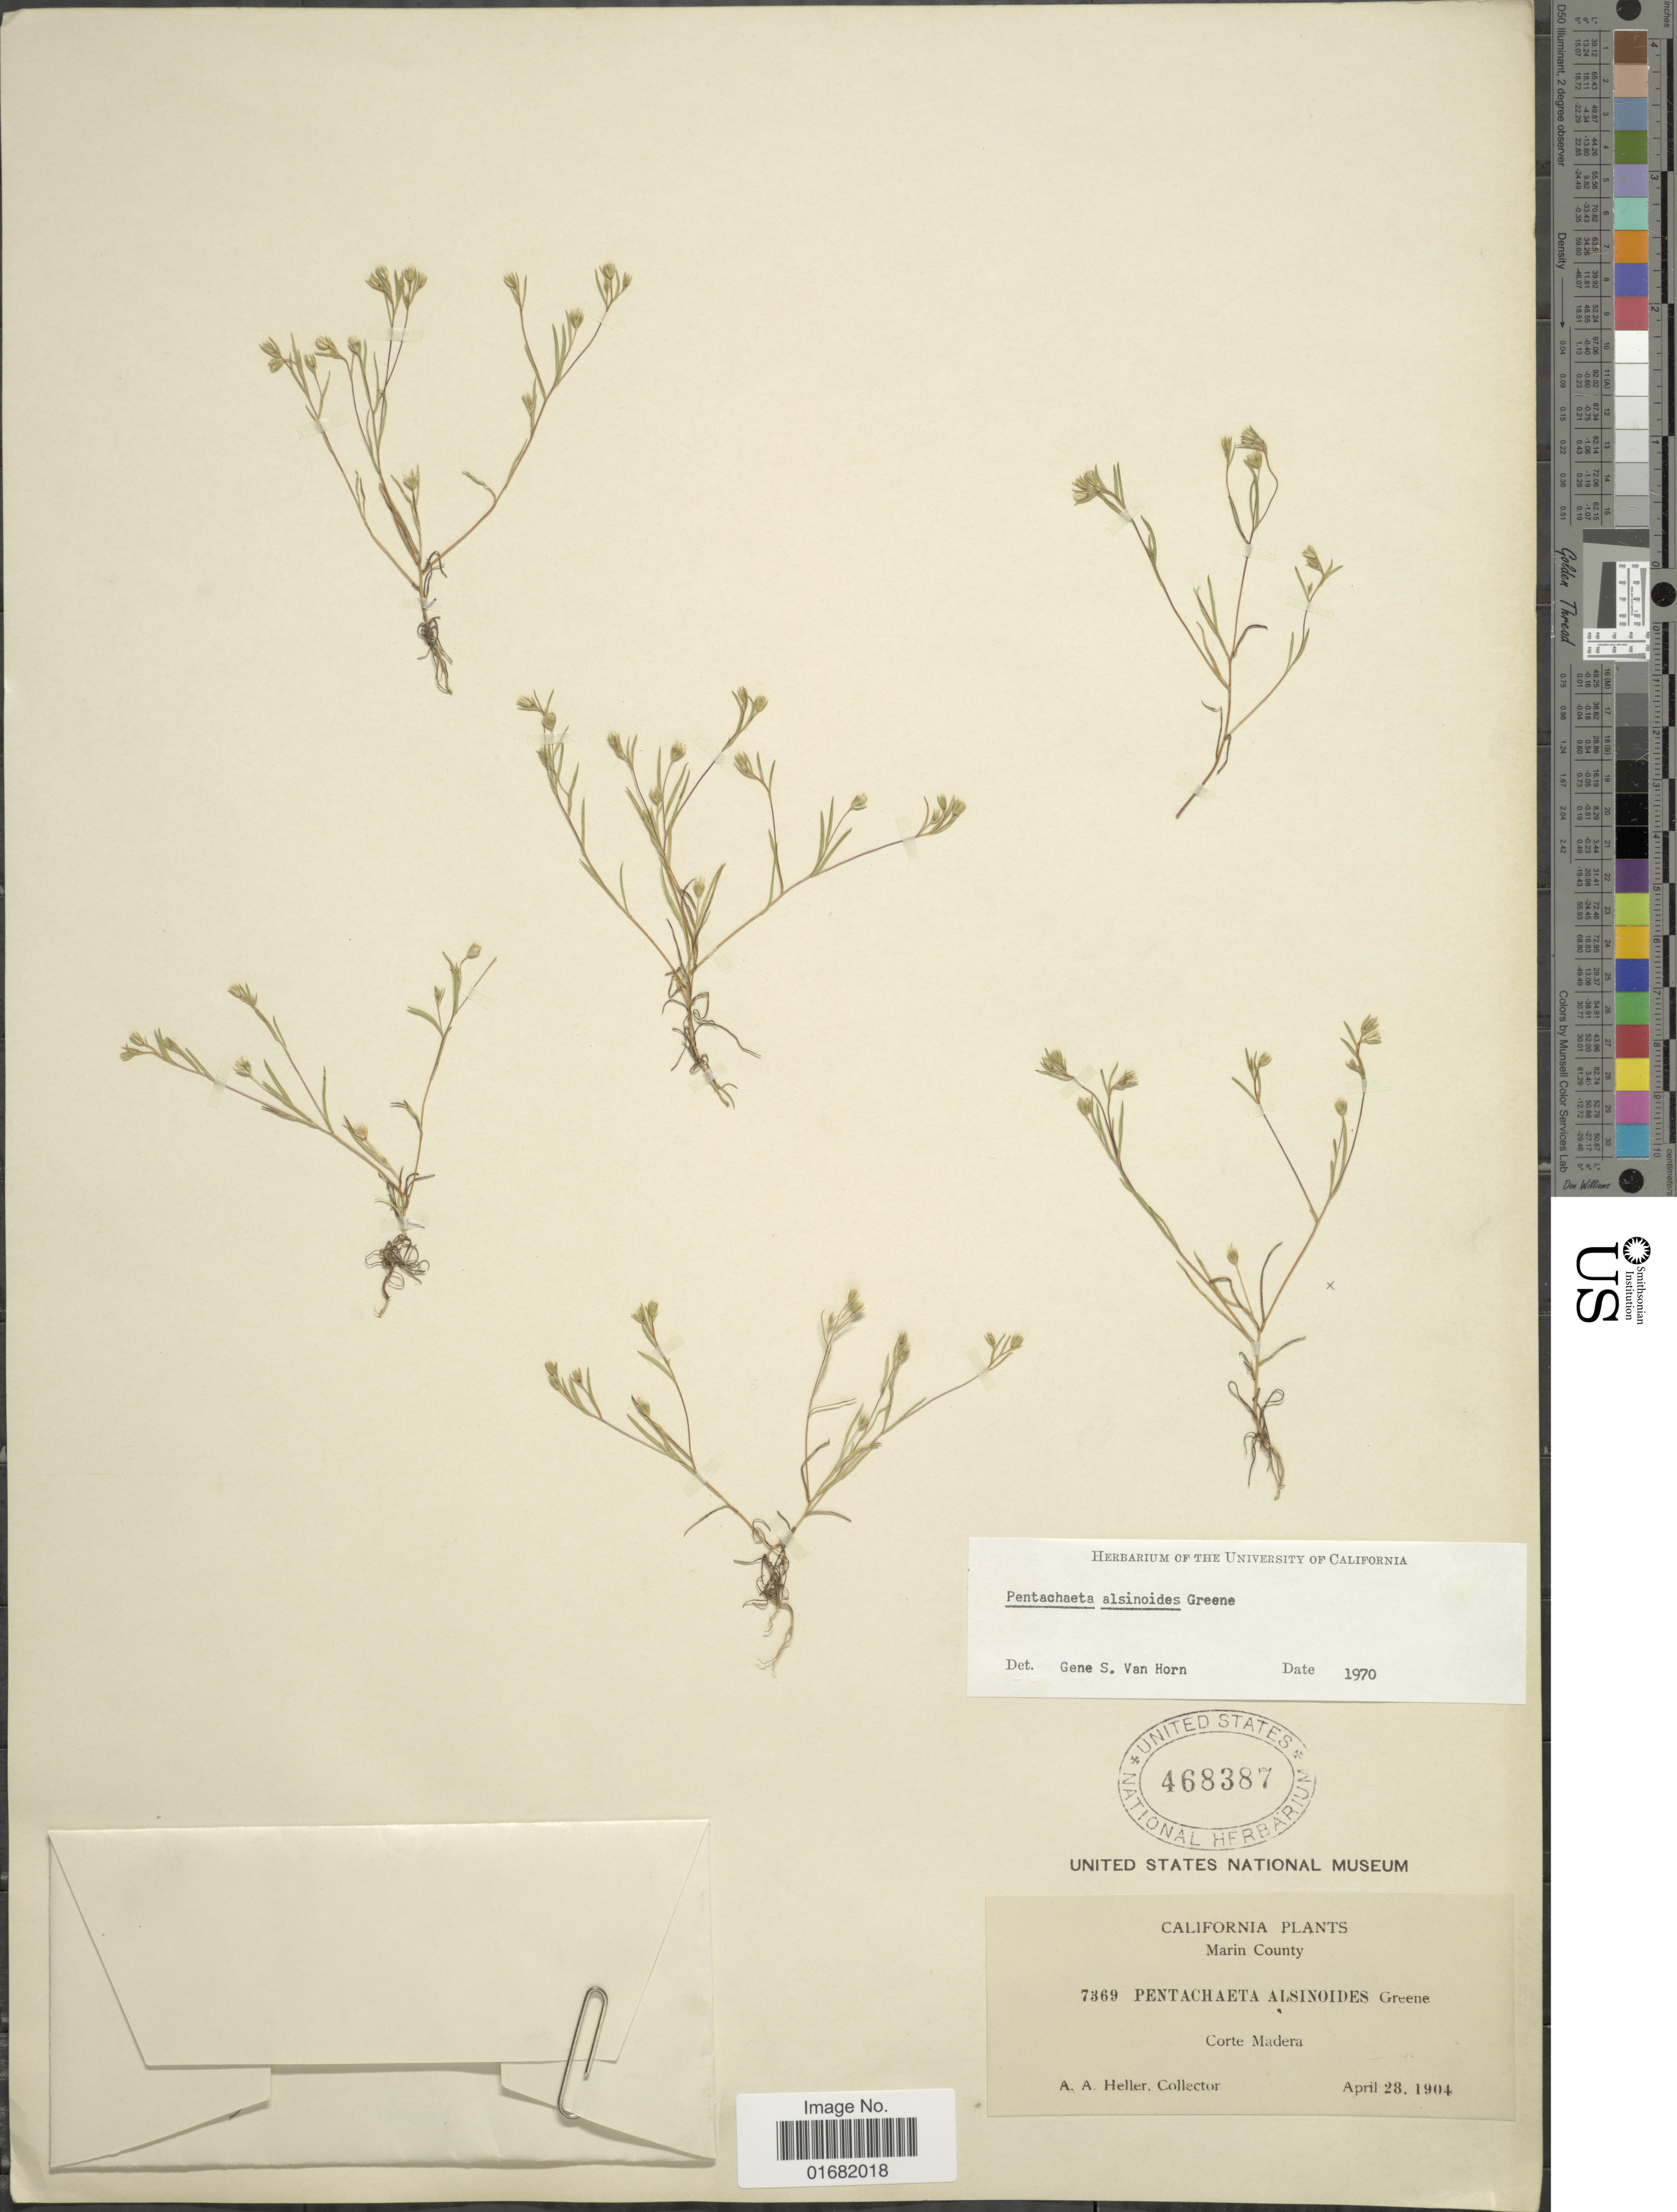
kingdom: Plantae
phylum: Tracheophyta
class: Magnoliopsida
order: Asterales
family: Asteraceae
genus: Pentachaeta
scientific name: Pentachaeta alsinoides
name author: Greene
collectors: A. A. Heller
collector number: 7369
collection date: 1904-04-28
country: United States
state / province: California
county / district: Marin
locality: Marin County. Corte Madera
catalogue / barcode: US 468387